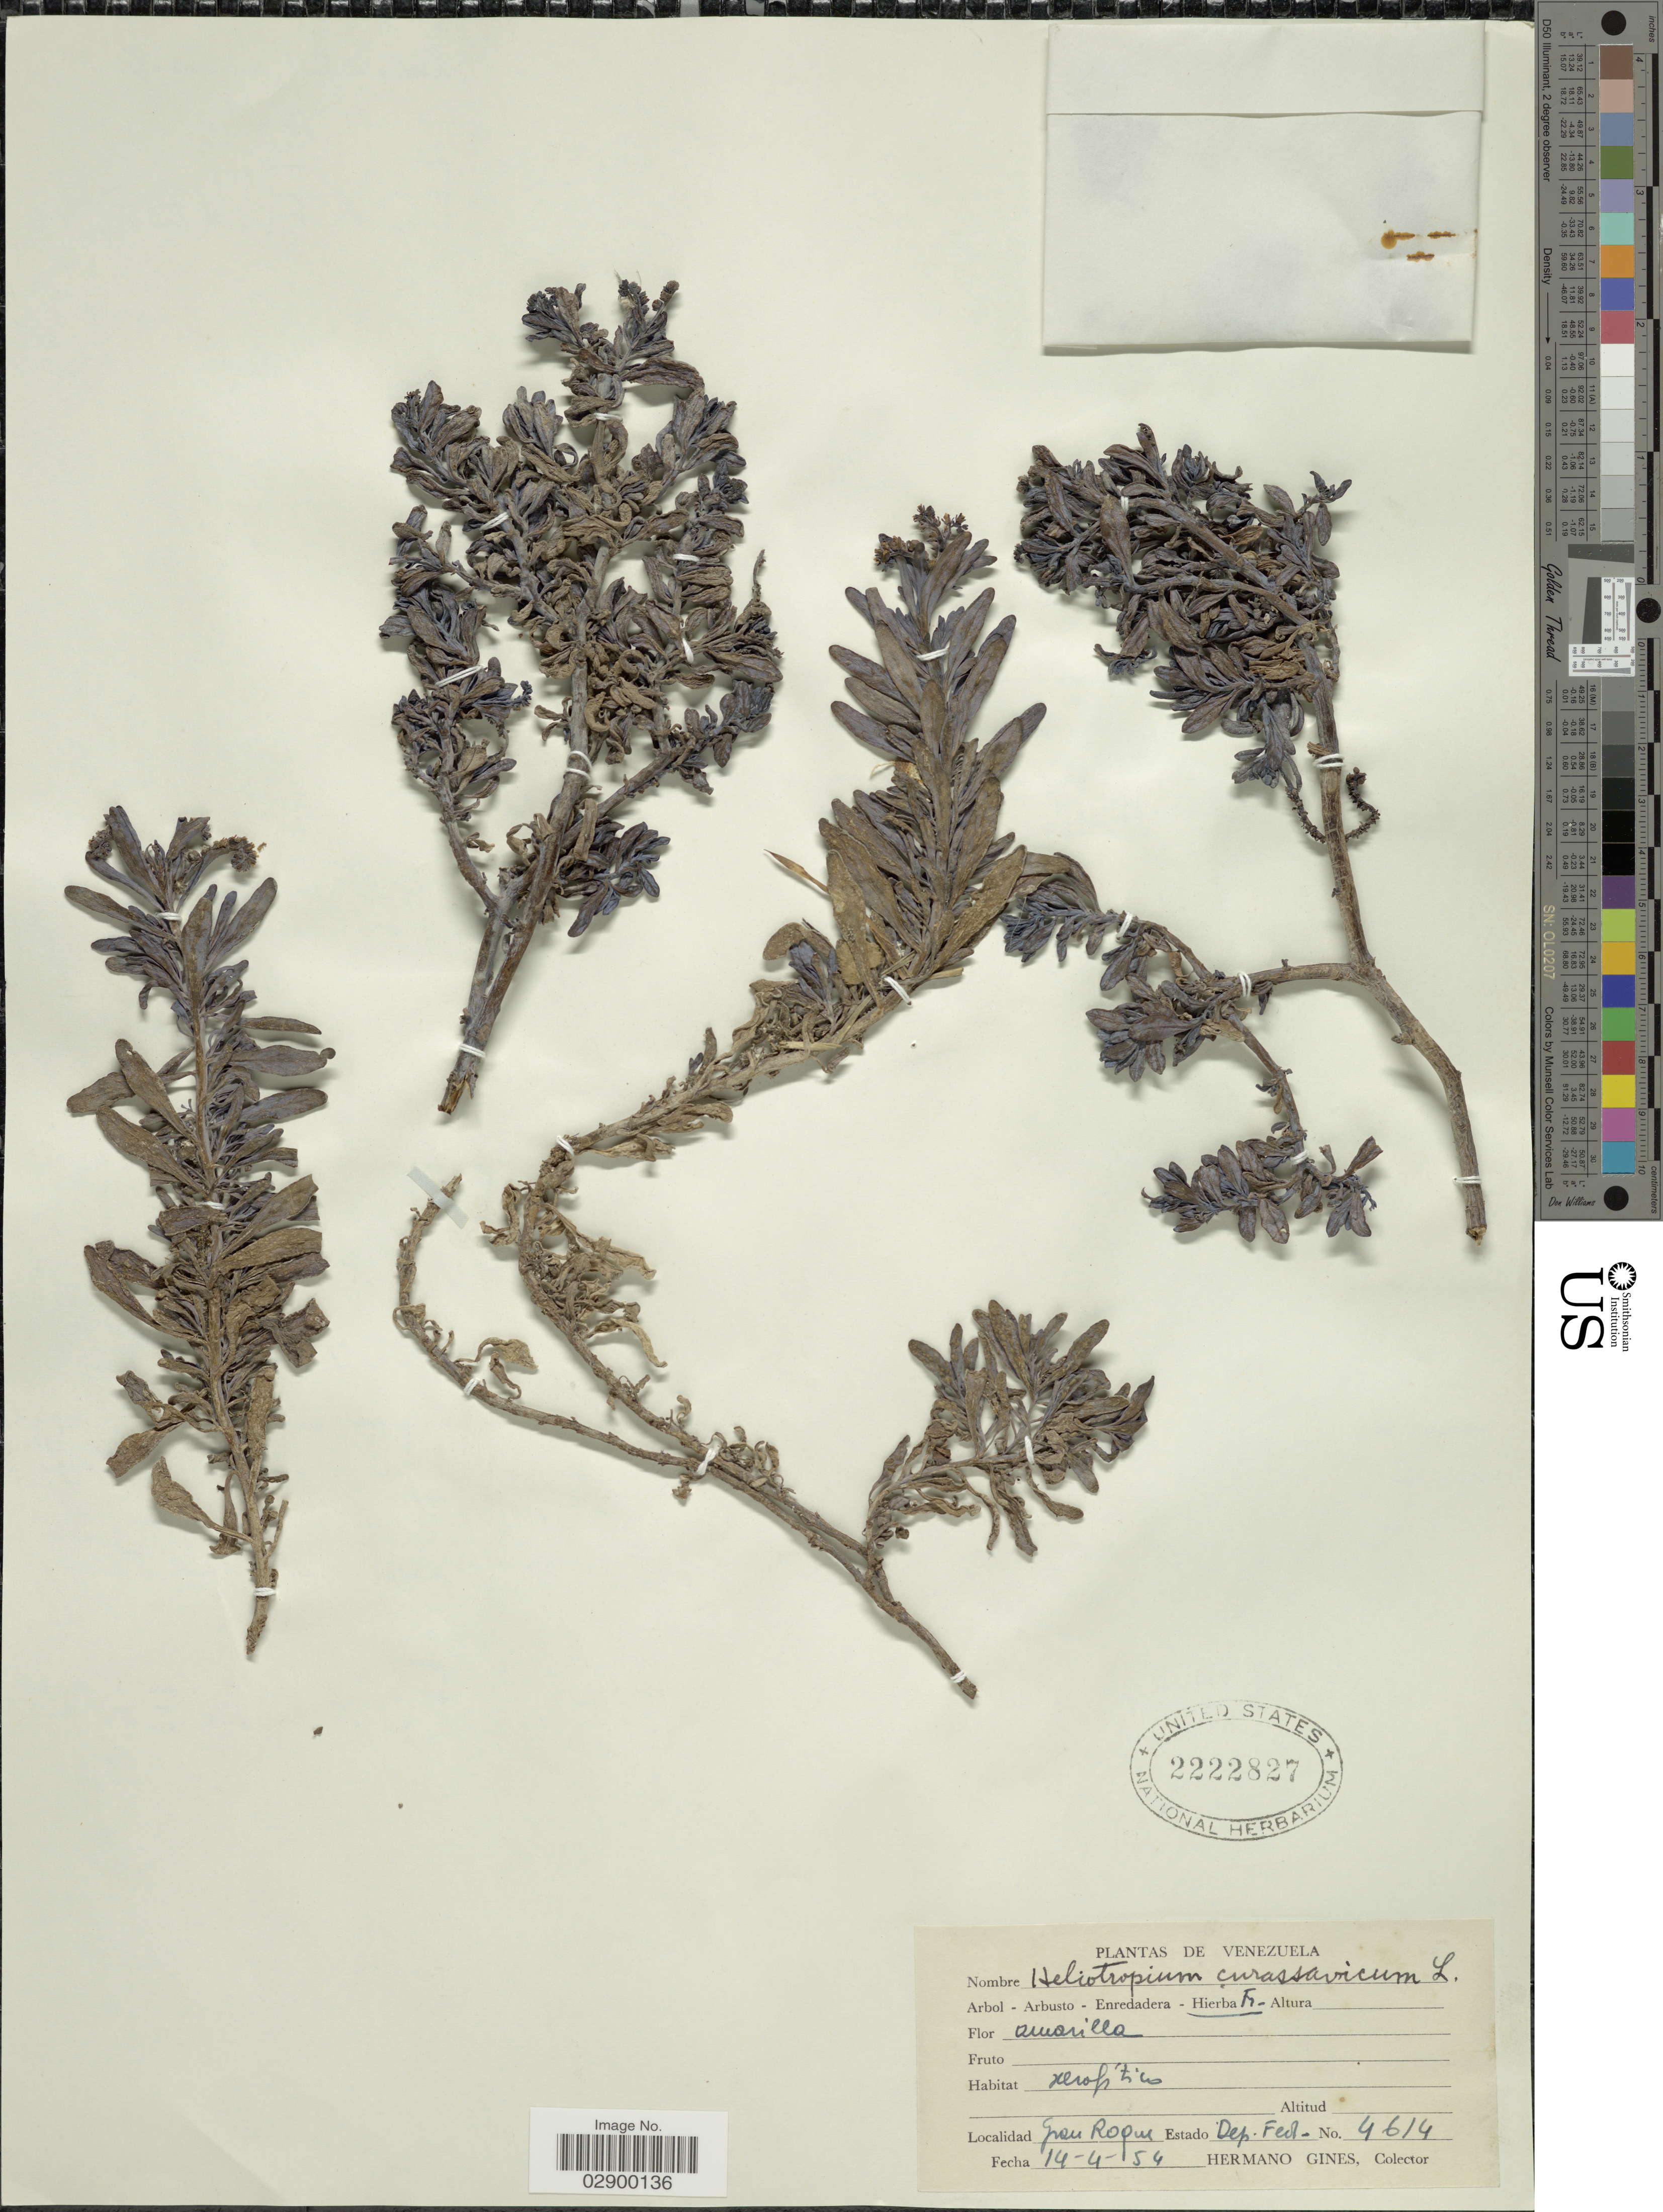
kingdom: Plantae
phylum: Tracheophyta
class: Magnoliopsida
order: Boraginales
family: Heliotropiaceae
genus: Heliotropium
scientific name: Heliotropium curassavicum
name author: L.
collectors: Bro. Gines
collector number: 4614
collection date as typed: Transcribed d/m/y: 14/4/54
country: Venezuela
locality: Gran Roque. Estado Dep. Fed.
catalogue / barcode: US 2222827